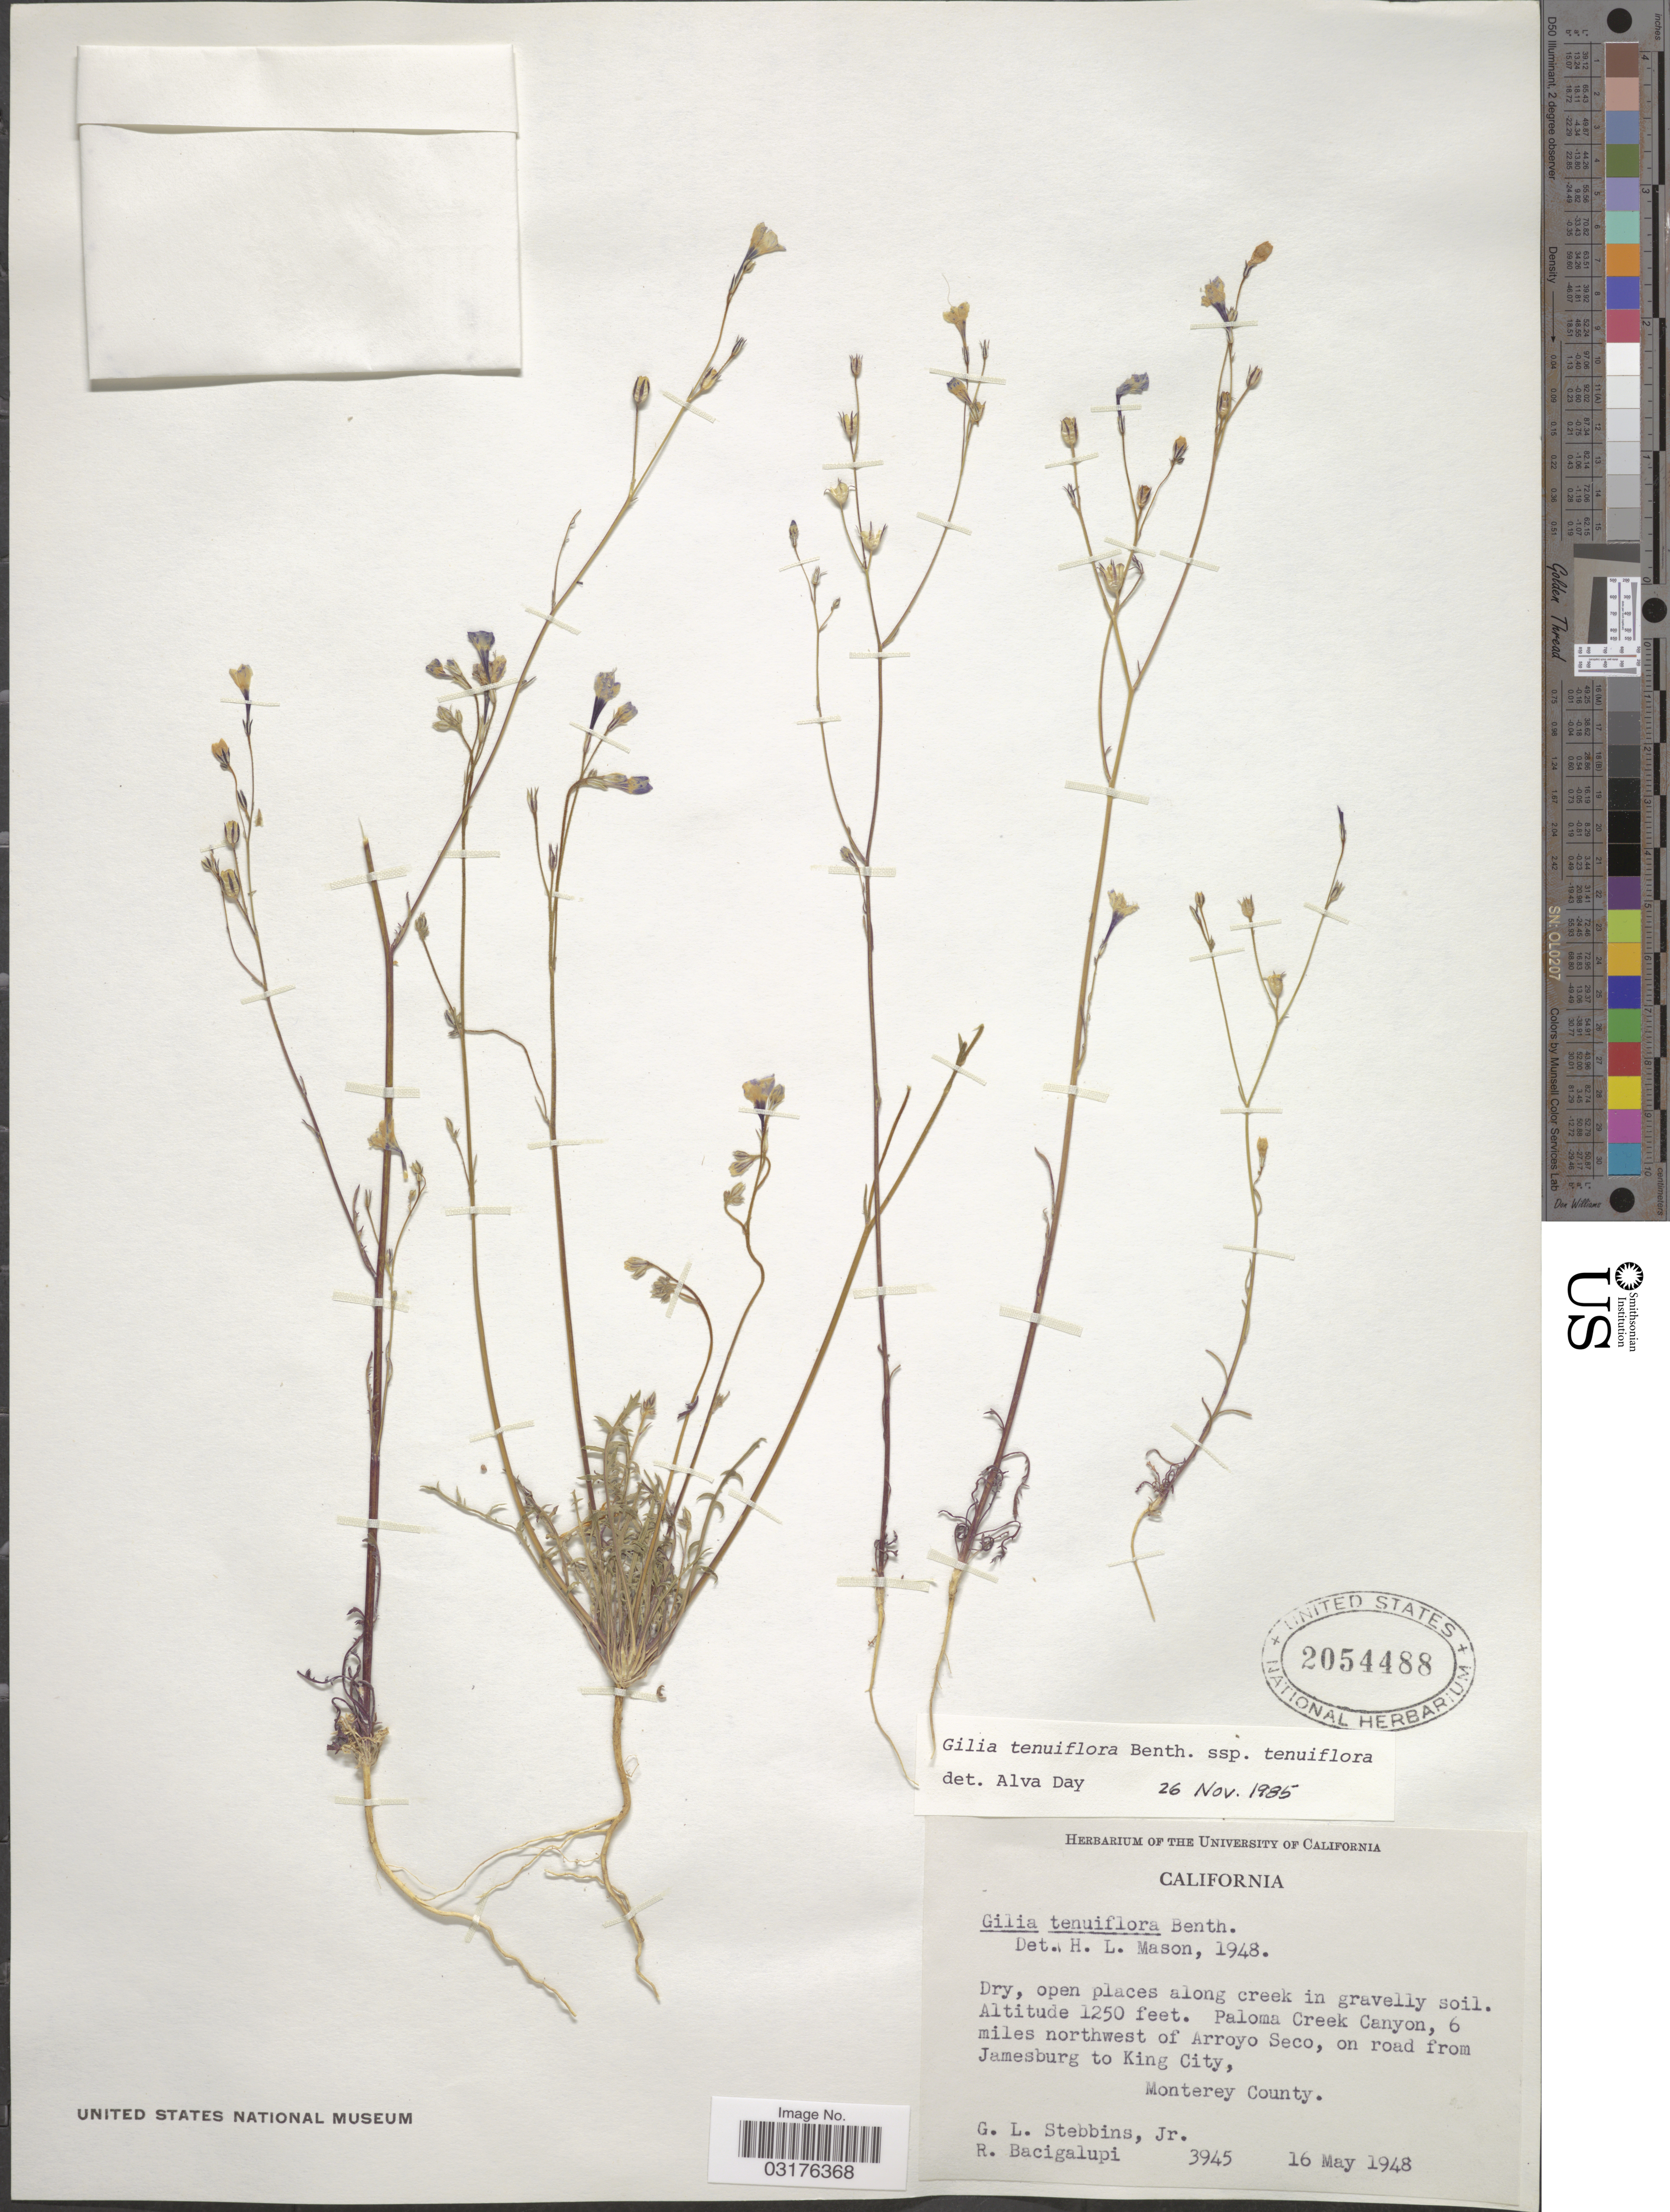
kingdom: Plantae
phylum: Tracheophyta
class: Magnoliopsida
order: Ericales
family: Polemoniaceae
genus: Gilia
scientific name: Gilia tenuiflora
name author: Benth.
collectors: G. L. Stebbins & R. Bacigalupi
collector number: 3945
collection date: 1948-05-16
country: United States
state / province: California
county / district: Monterey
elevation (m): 381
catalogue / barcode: US 2054488